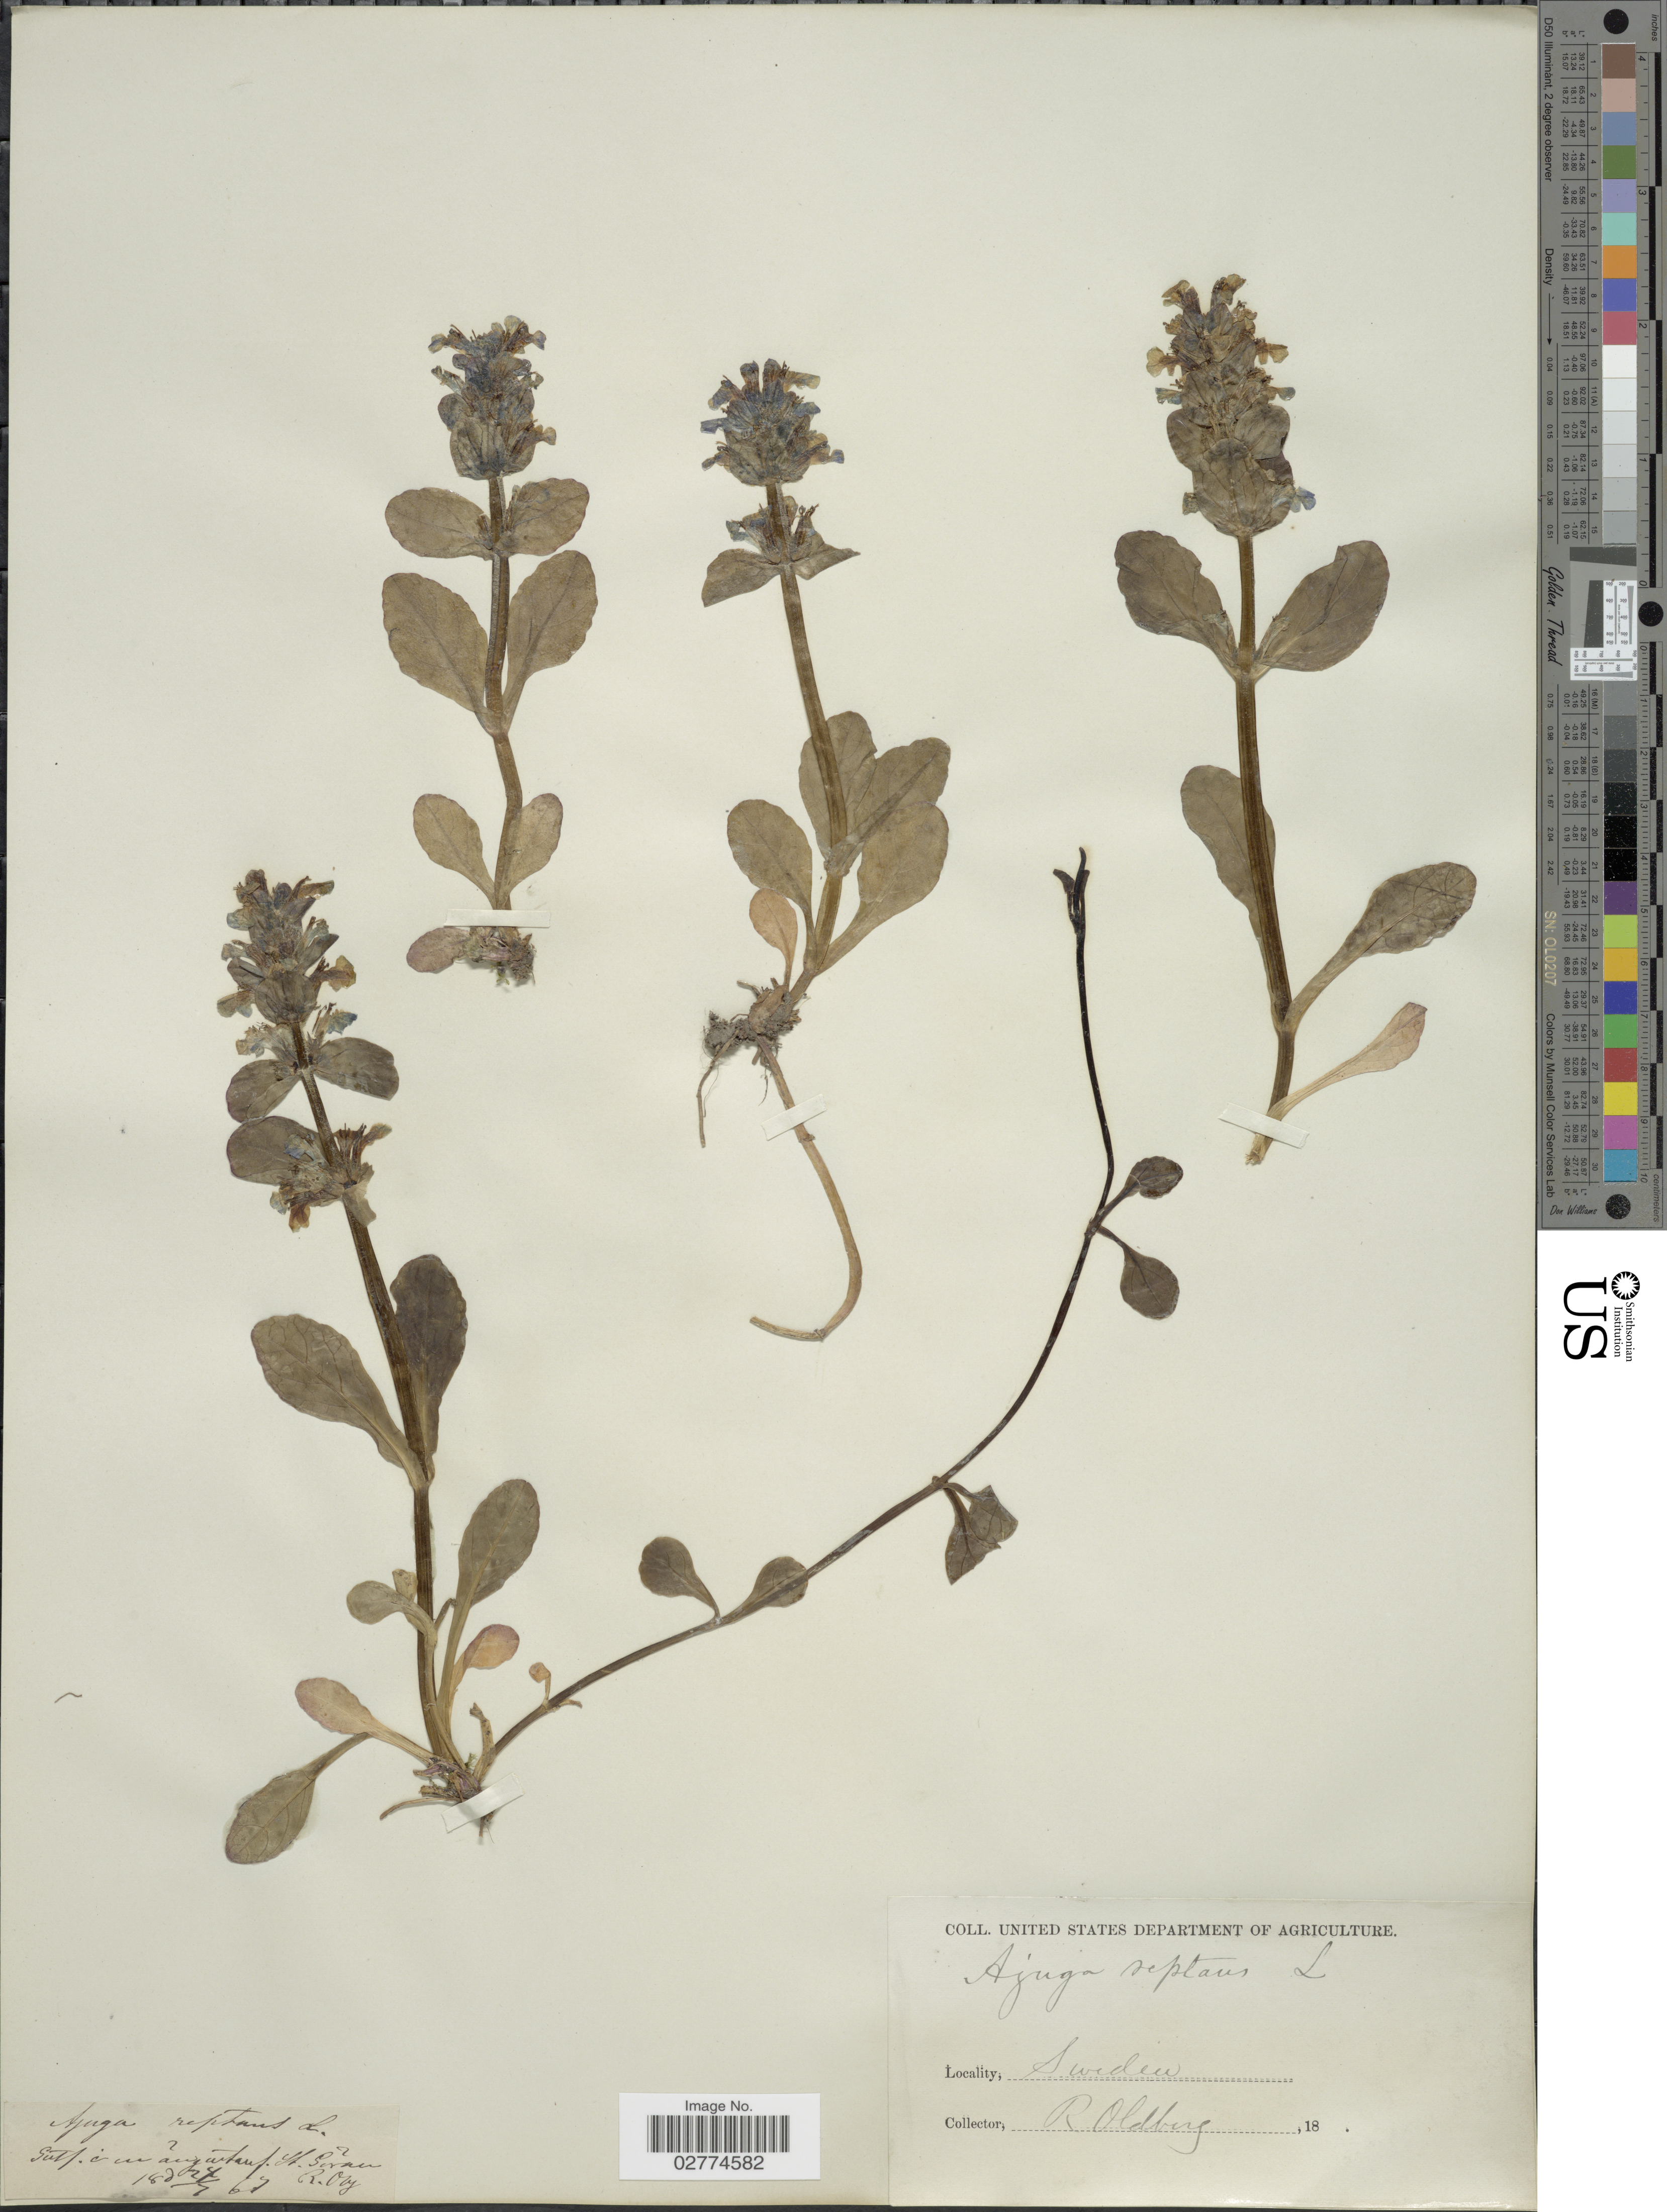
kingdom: Plantae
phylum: Tracheophyta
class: Magnoliopsida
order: Lamiales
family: Lamiaceae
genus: Ajuga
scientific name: Ajuga reptans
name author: L.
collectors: R. Oldberg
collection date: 1867-07-28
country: Sweden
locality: Gulf in angustauf St. Scrau.